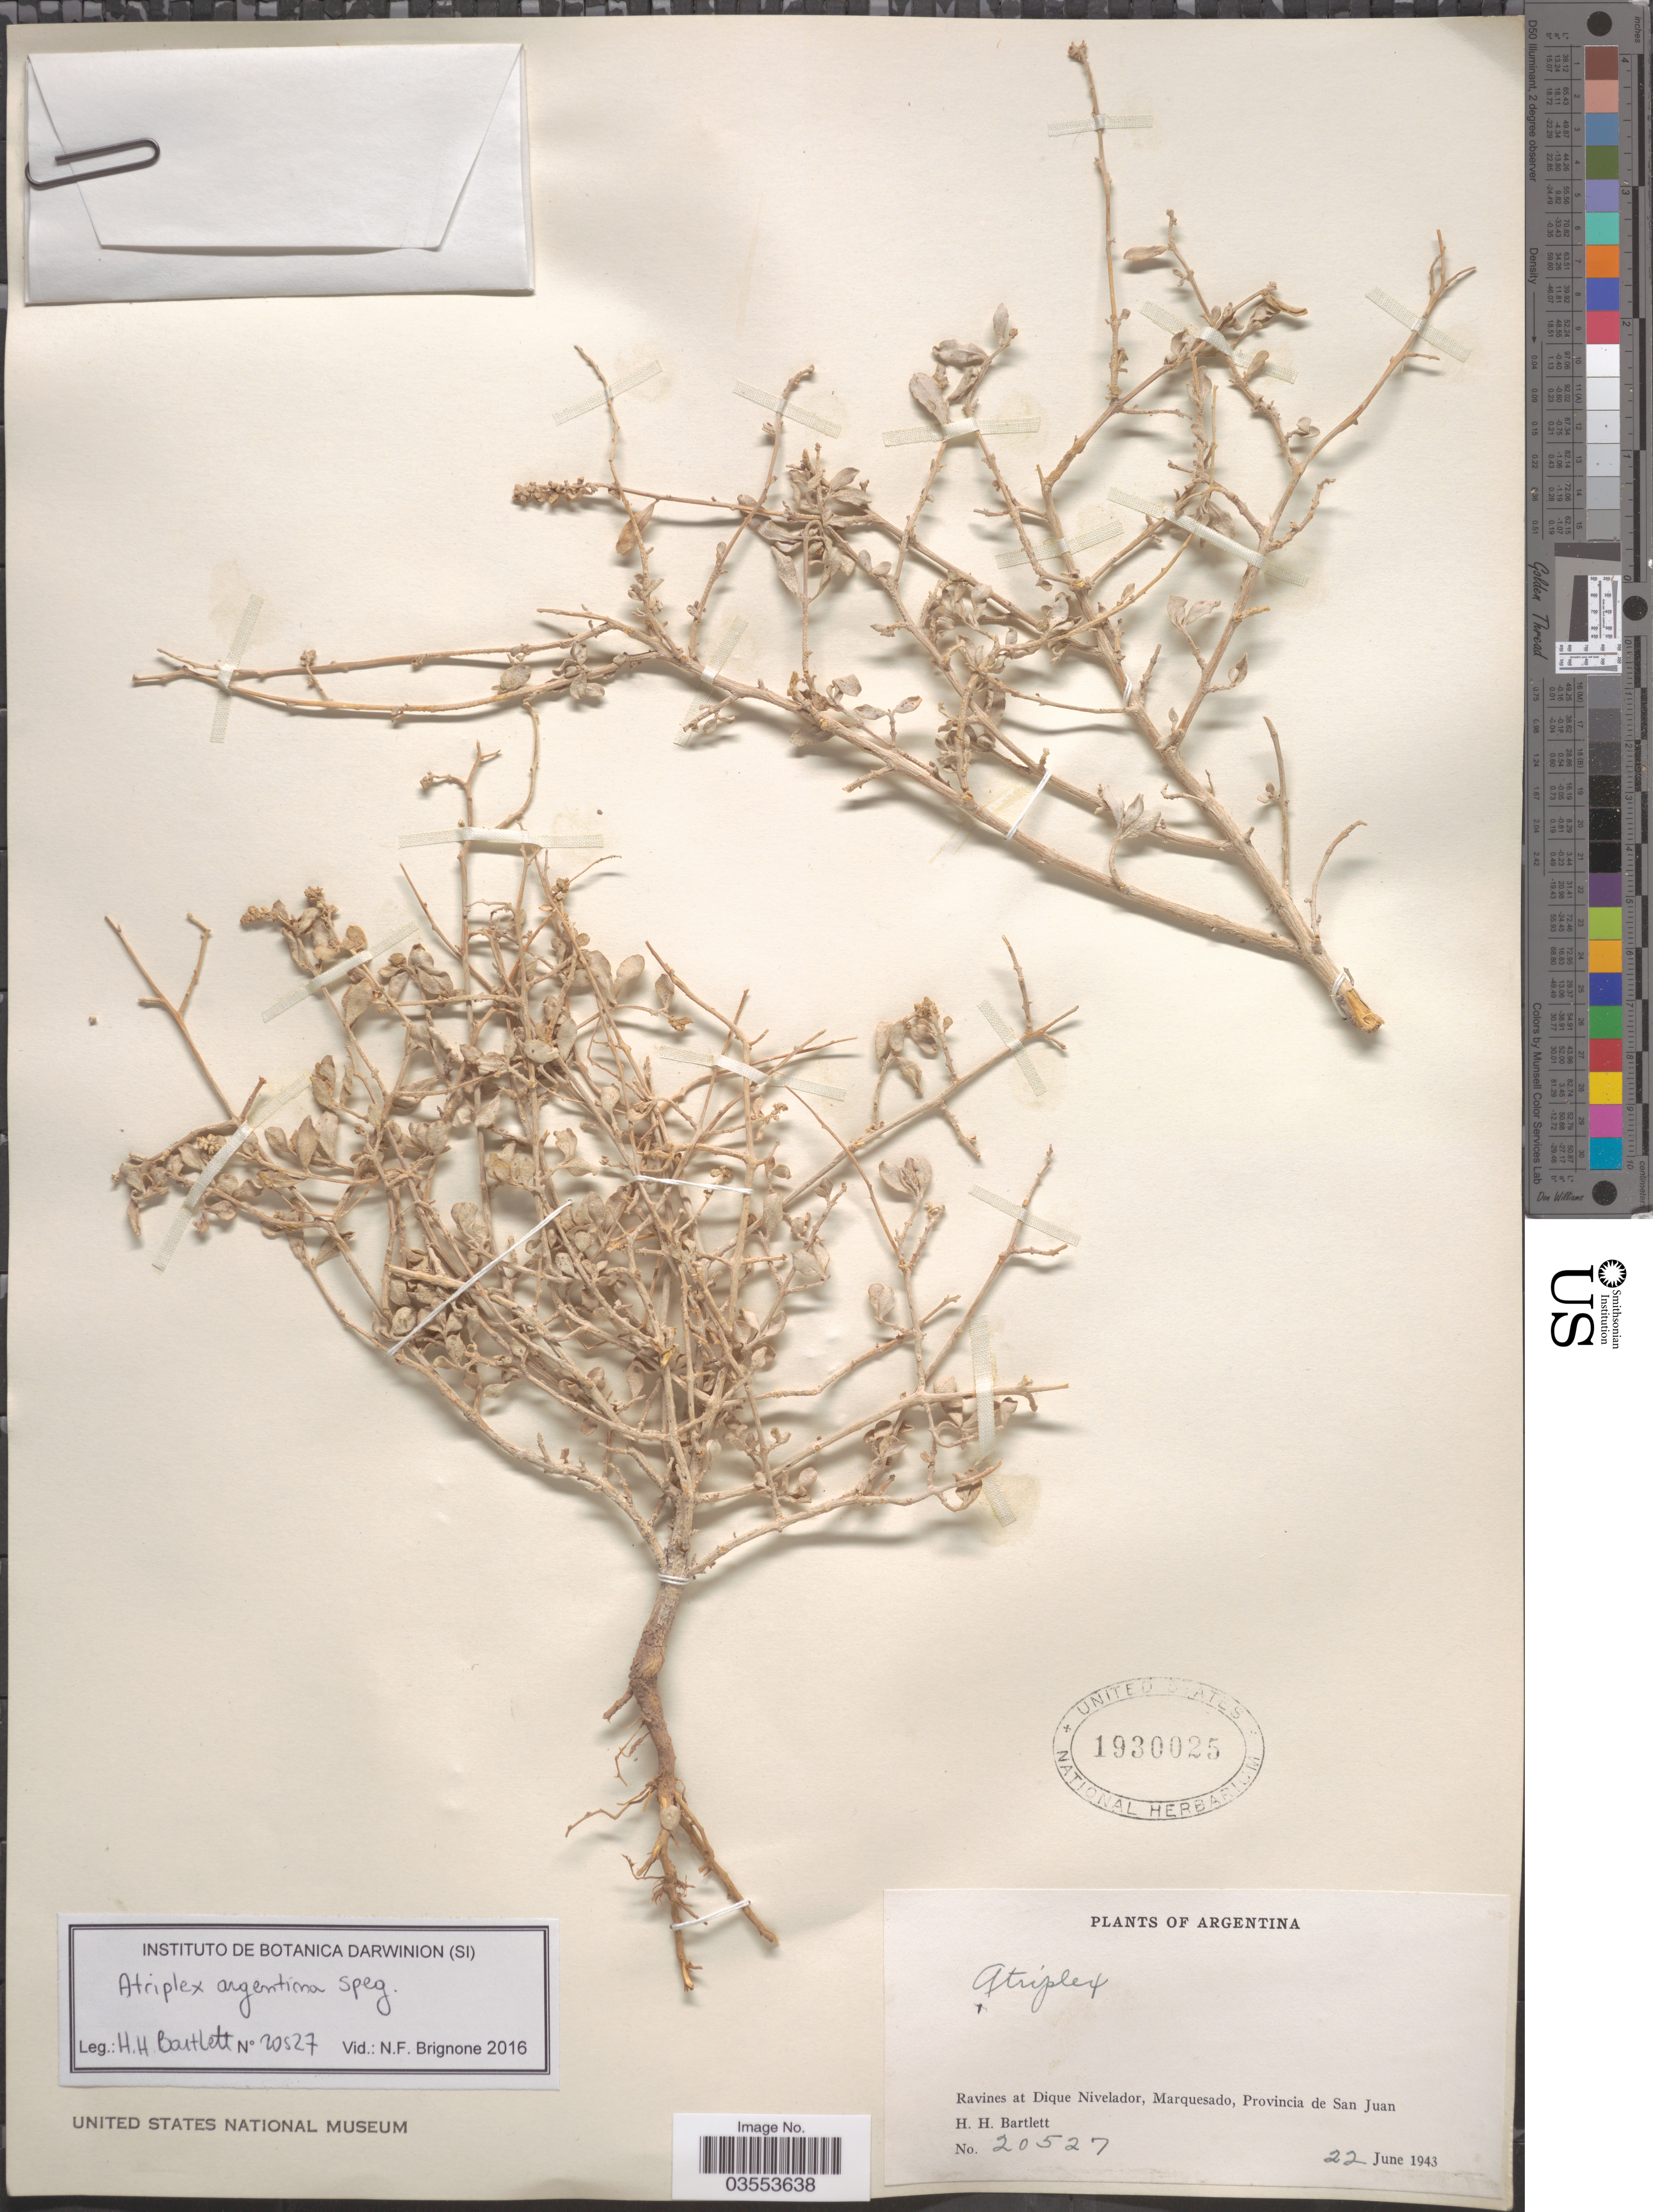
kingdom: Plantae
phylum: Tracheophyta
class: Magnoliopsida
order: Caryophyllales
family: Amaranthaceae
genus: Atriplex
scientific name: Atriplex sp.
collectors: H. H. Bartlett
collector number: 20527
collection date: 1943-06-22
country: Argentina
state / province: San Juan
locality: Ravines at Dique Nivelador, Marquesado.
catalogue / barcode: US 1930025